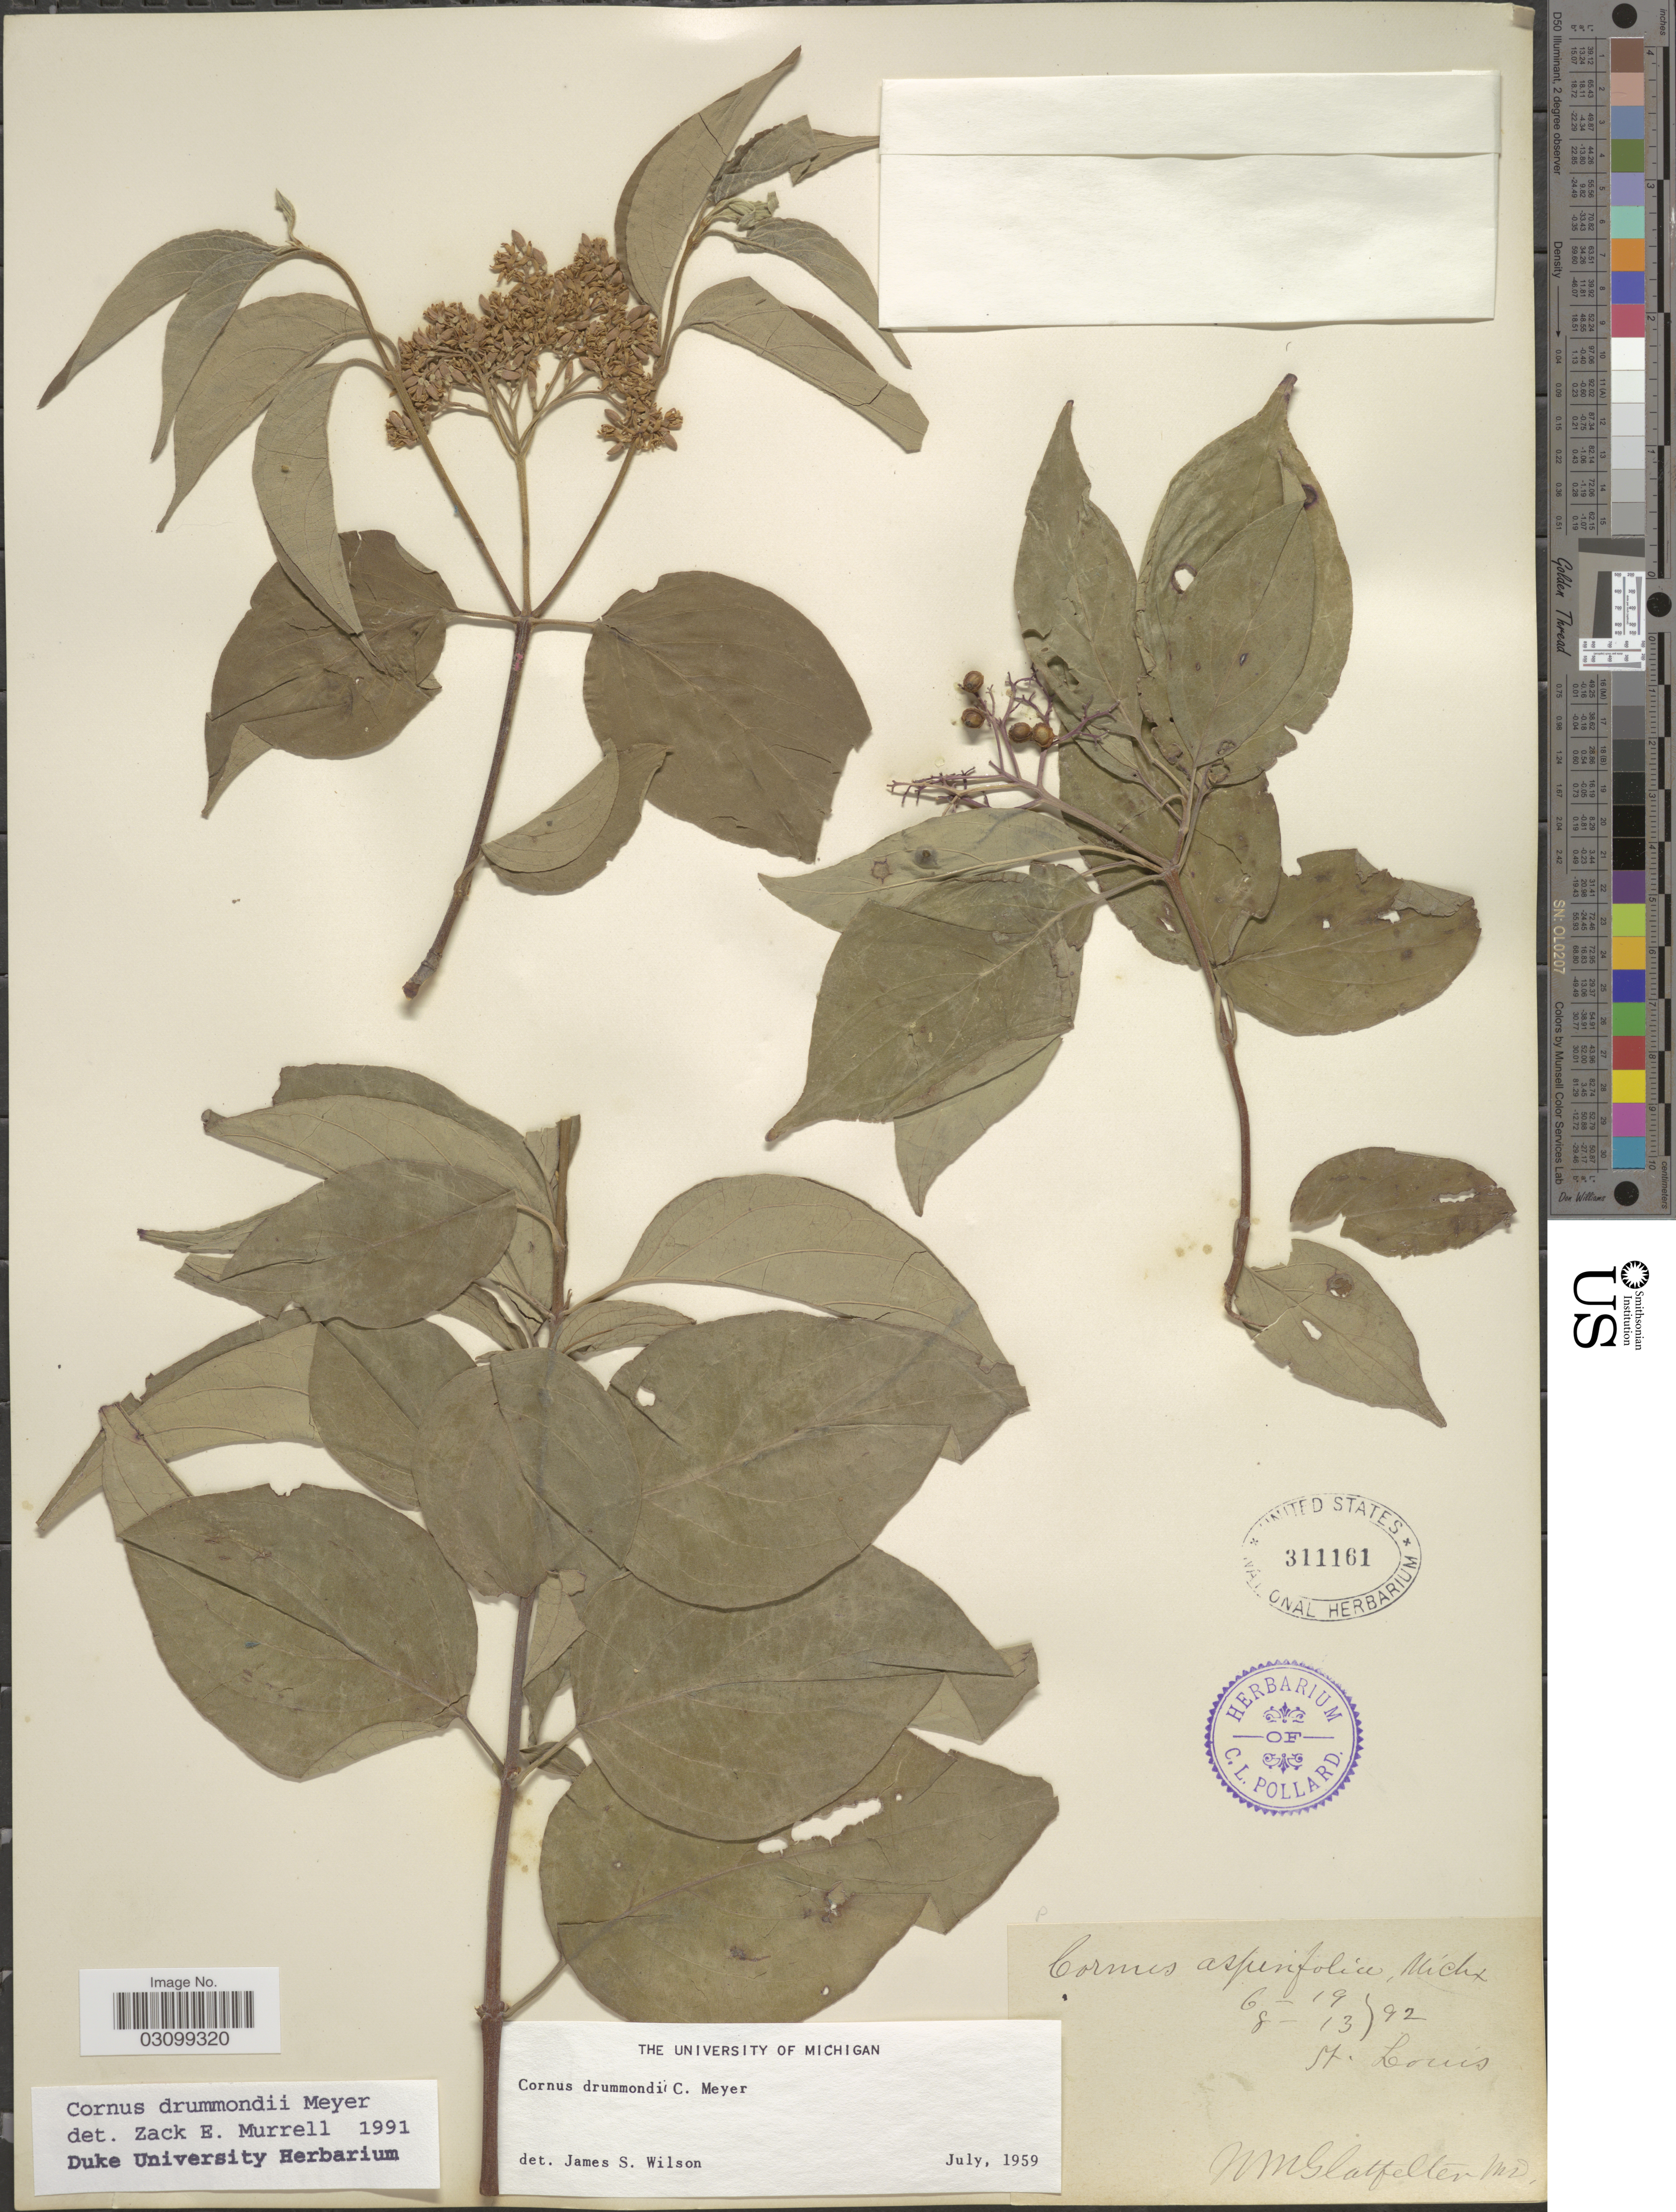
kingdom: Plantae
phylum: Tracheophyta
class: Magnoliopsida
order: Cornales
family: Cornaceae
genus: Cornus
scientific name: Cornus drummondii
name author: C.A. Mey.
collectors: N. M. Glatfelter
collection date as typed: Transcribed d/m/y: 19/6/92 to 13/8/92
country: United States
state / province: Missouri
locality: St. Louis.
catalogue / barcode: US 311161